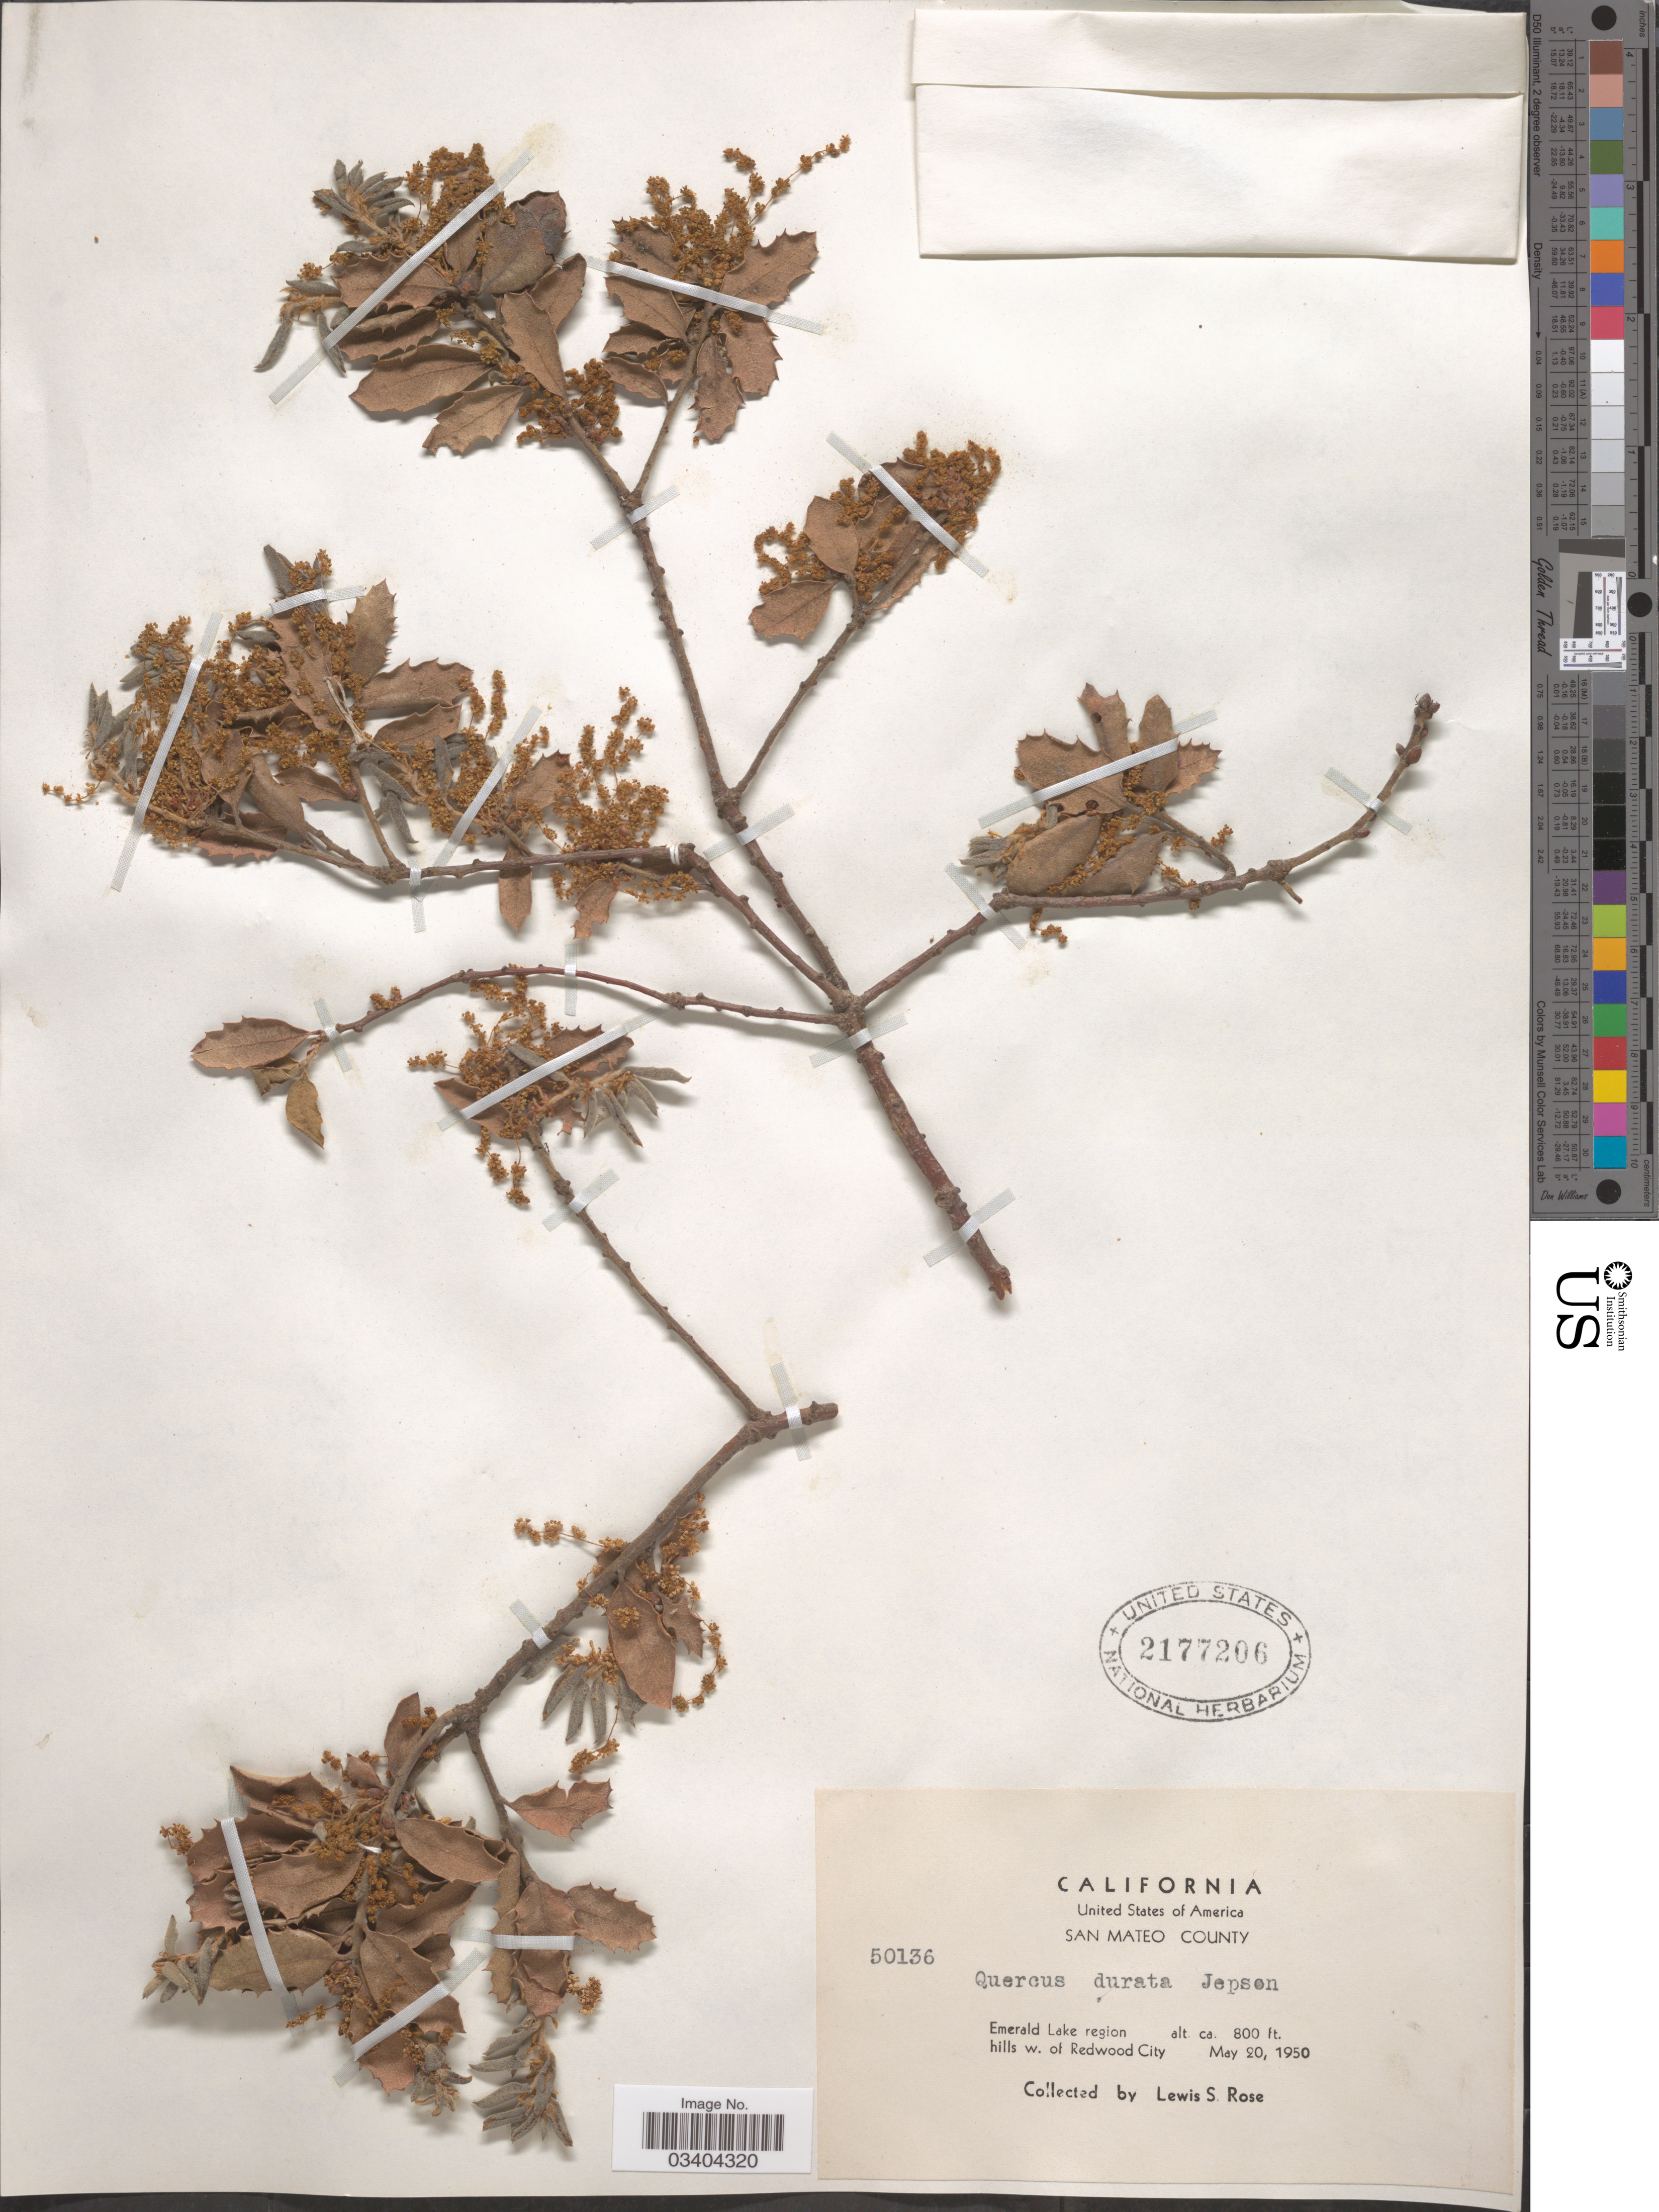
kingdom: Plantae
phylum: Tracheophyta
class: Magnoliopsida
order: Fagales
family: Fagaceae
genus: Quercus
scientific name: Quercus durata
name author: Jeps.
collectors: L. S. Rose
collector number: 50136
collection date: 1950-05-20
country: United States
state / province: California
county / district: San Mateo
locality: San Mateo County. Emerald Lake region hills w. of Redwood City.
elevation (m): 244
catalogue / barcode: US 2177206